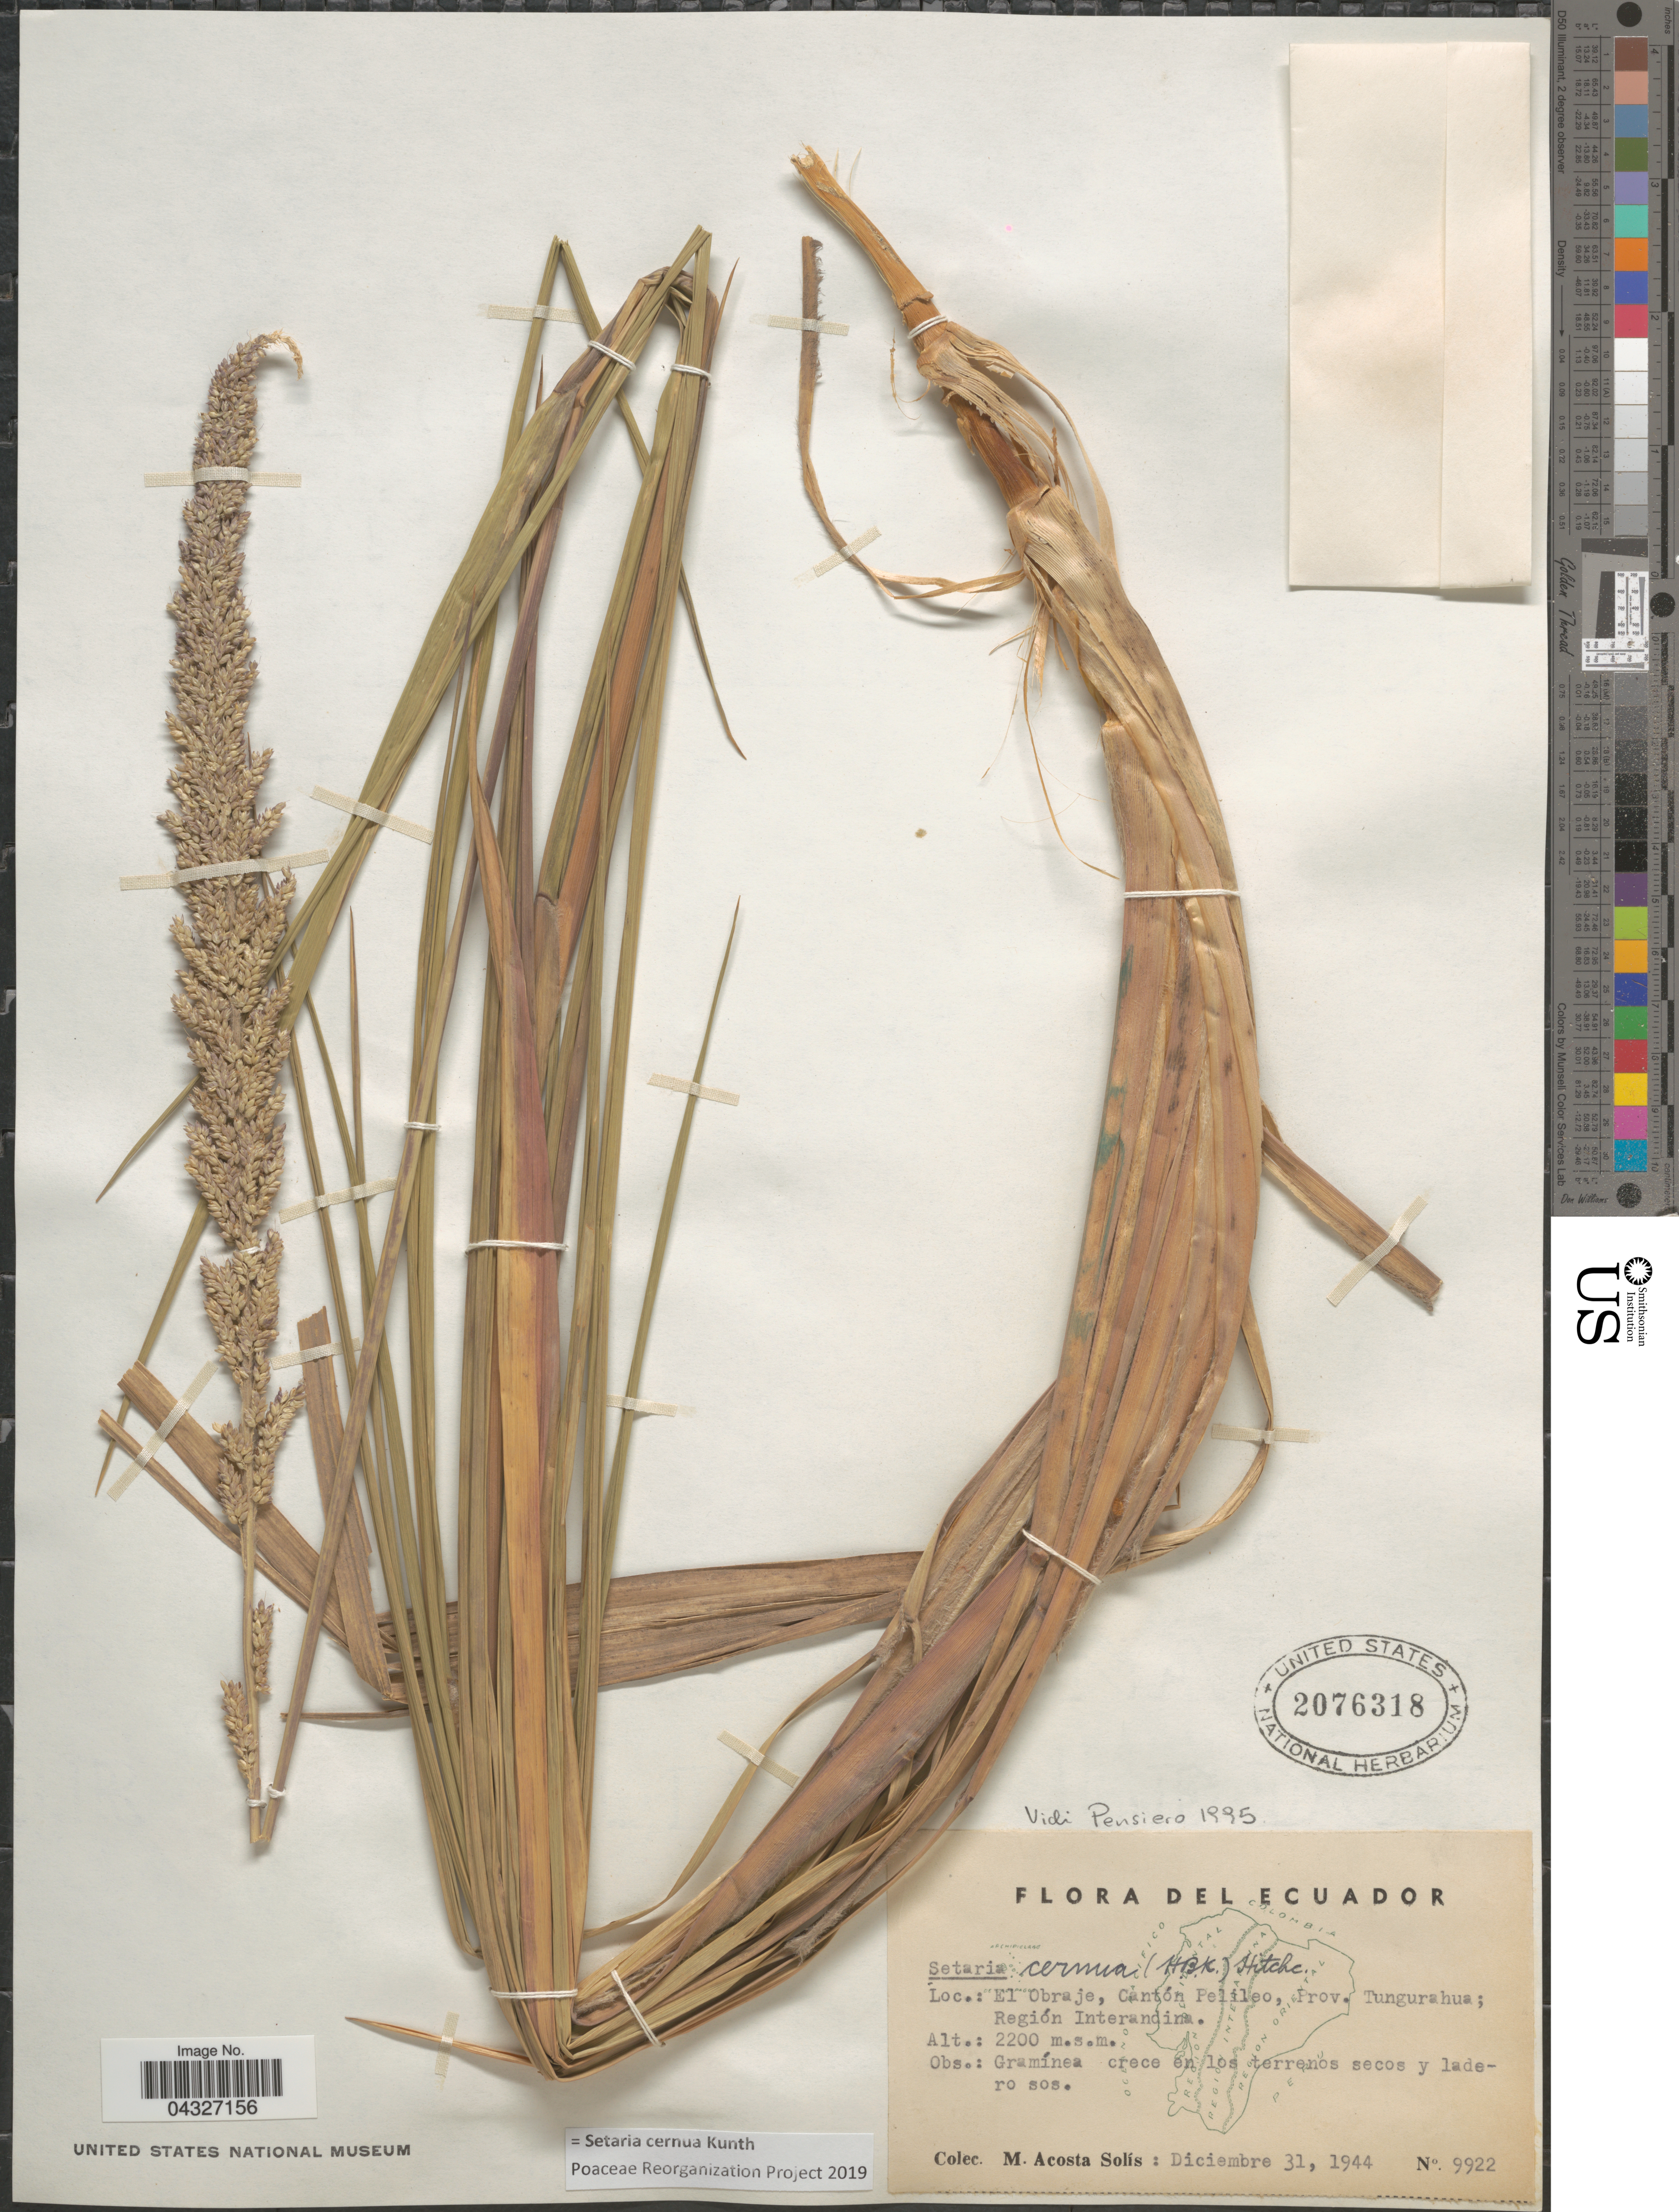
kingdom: Plantae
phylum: Tracheophyta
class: Liliopsida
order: Poales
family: Poaceae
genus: Setaria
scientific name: Setaria cernua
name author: Kunth in Humb.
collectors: M. Acosta Solis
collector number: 9922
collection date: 1944-12-31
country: Ecuador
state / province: Tungurahua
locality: El Obraje, Cantón Pelileo. Región Interandina.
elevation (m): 2200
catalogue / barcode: US 2076318